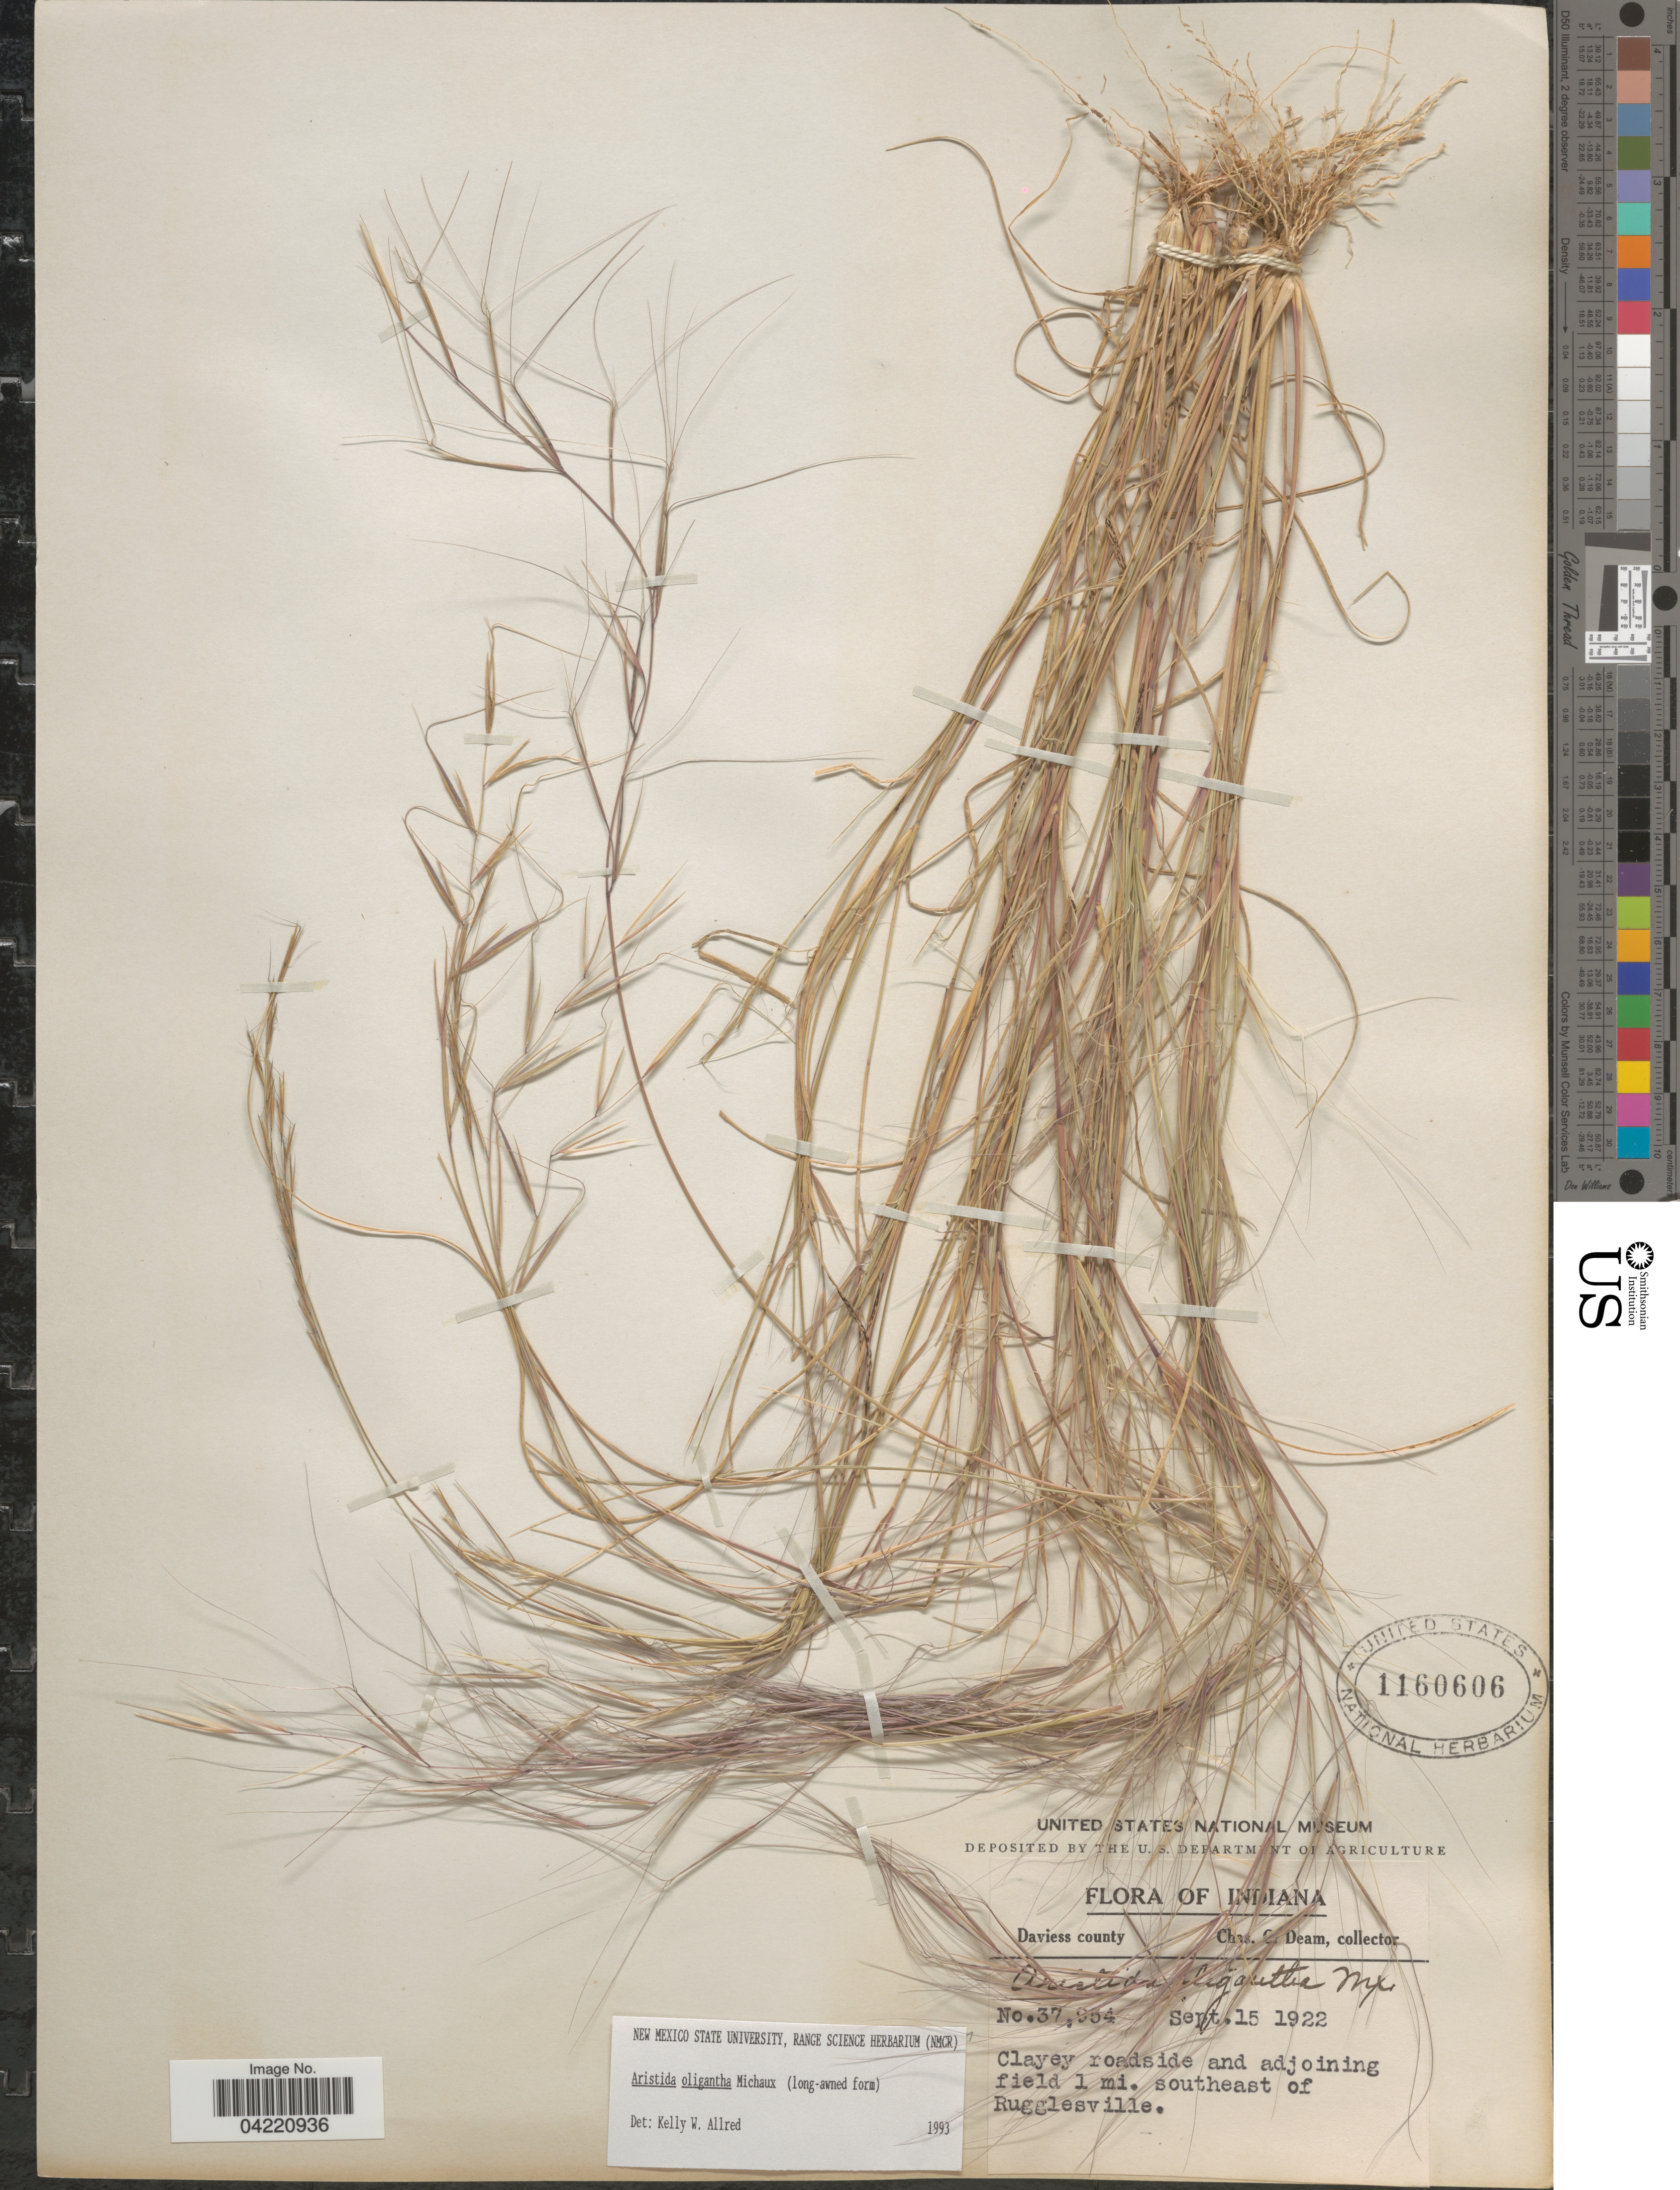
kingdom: Plantae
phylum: Tracheophyta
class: Liliopsida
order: Poales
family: Poaceae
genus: Aristida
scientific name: Aristida oligantha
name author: Michx.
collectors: C. C. Deam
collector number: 37!54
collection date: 1922-09-15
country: United States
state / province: Indiana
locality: Daviess county. Clayey roadside and adjoining field 1 mi. southeast of Rugglesville.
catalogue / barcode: US 1160606